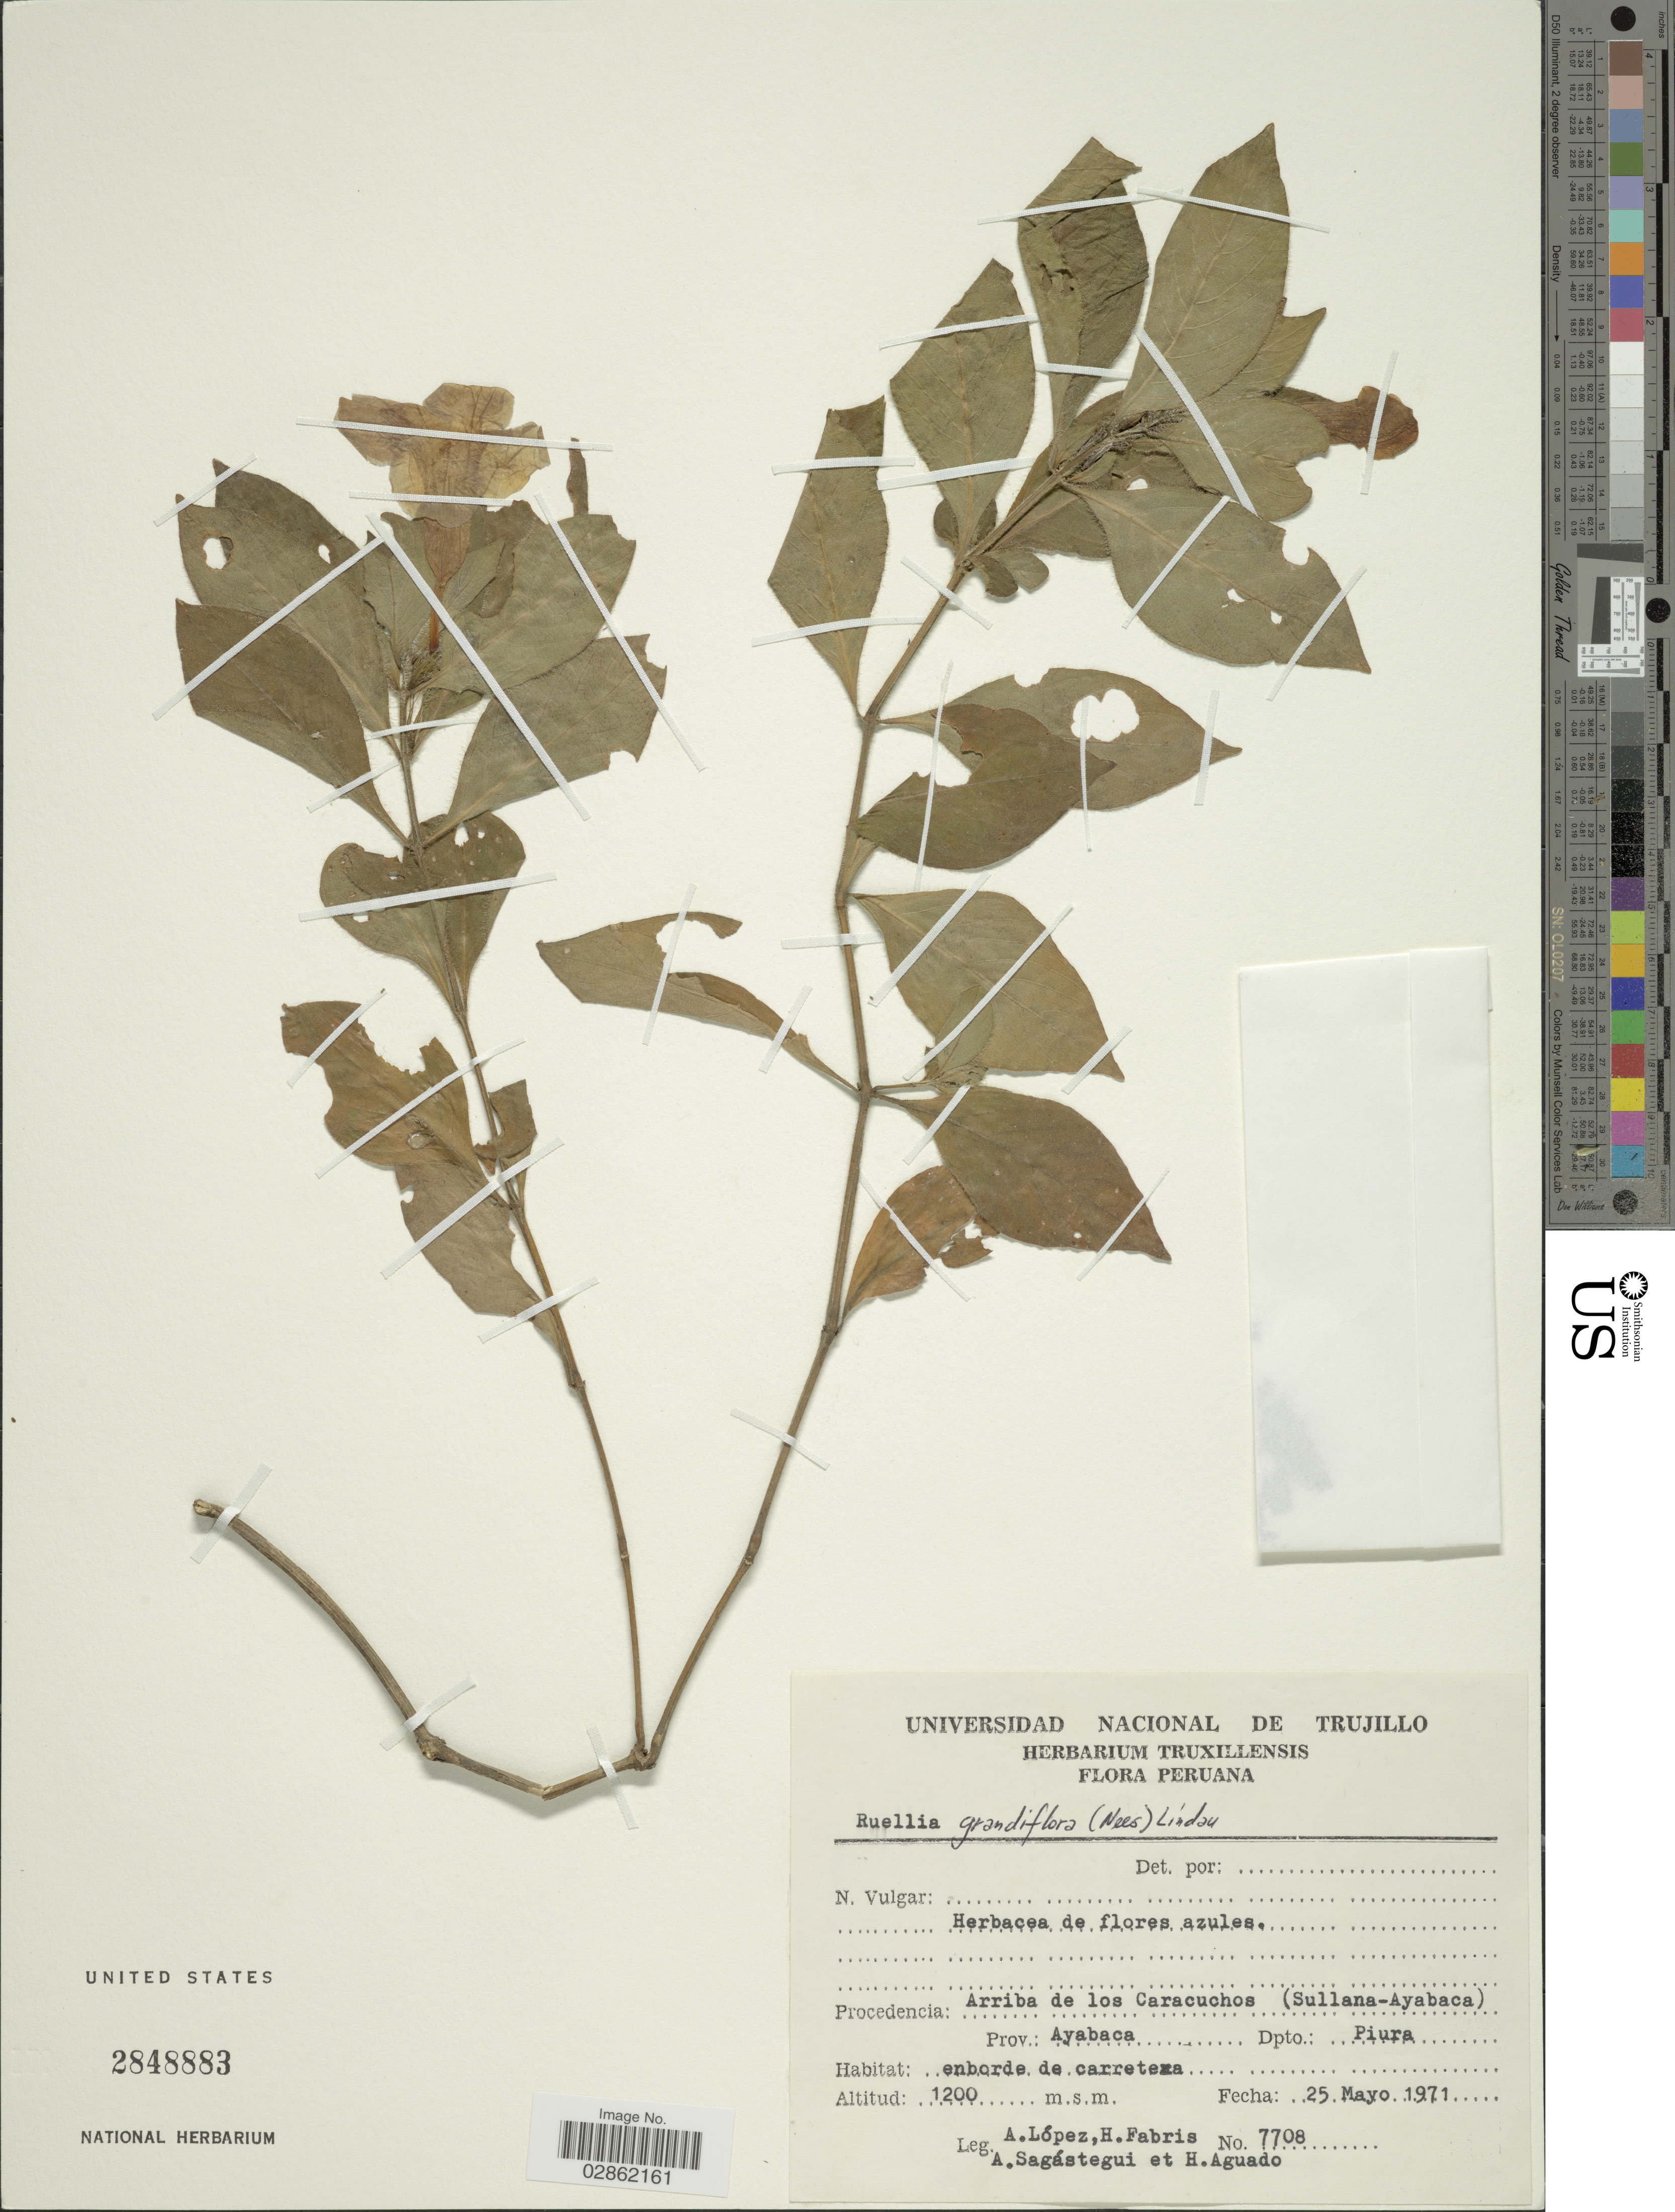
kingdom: Plantae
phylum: Tracheophyta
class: Magnoliopsida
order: Lamiales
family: Acanthaceae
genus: Ruellia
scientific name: Ruellia spectabilis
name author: (Hook.) G. Nicholson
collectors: A. López, H. Fabris, A. Sagastegui & H. Aguado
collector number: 7708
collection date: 1971-05-25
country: Peru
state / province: Piura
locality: Procedencia Arriba de los Caracuchos (Sullana-Ayabaca), Prov. Ayabaca, Dpto. Piura.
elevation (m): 1200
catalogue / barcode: US 2848883